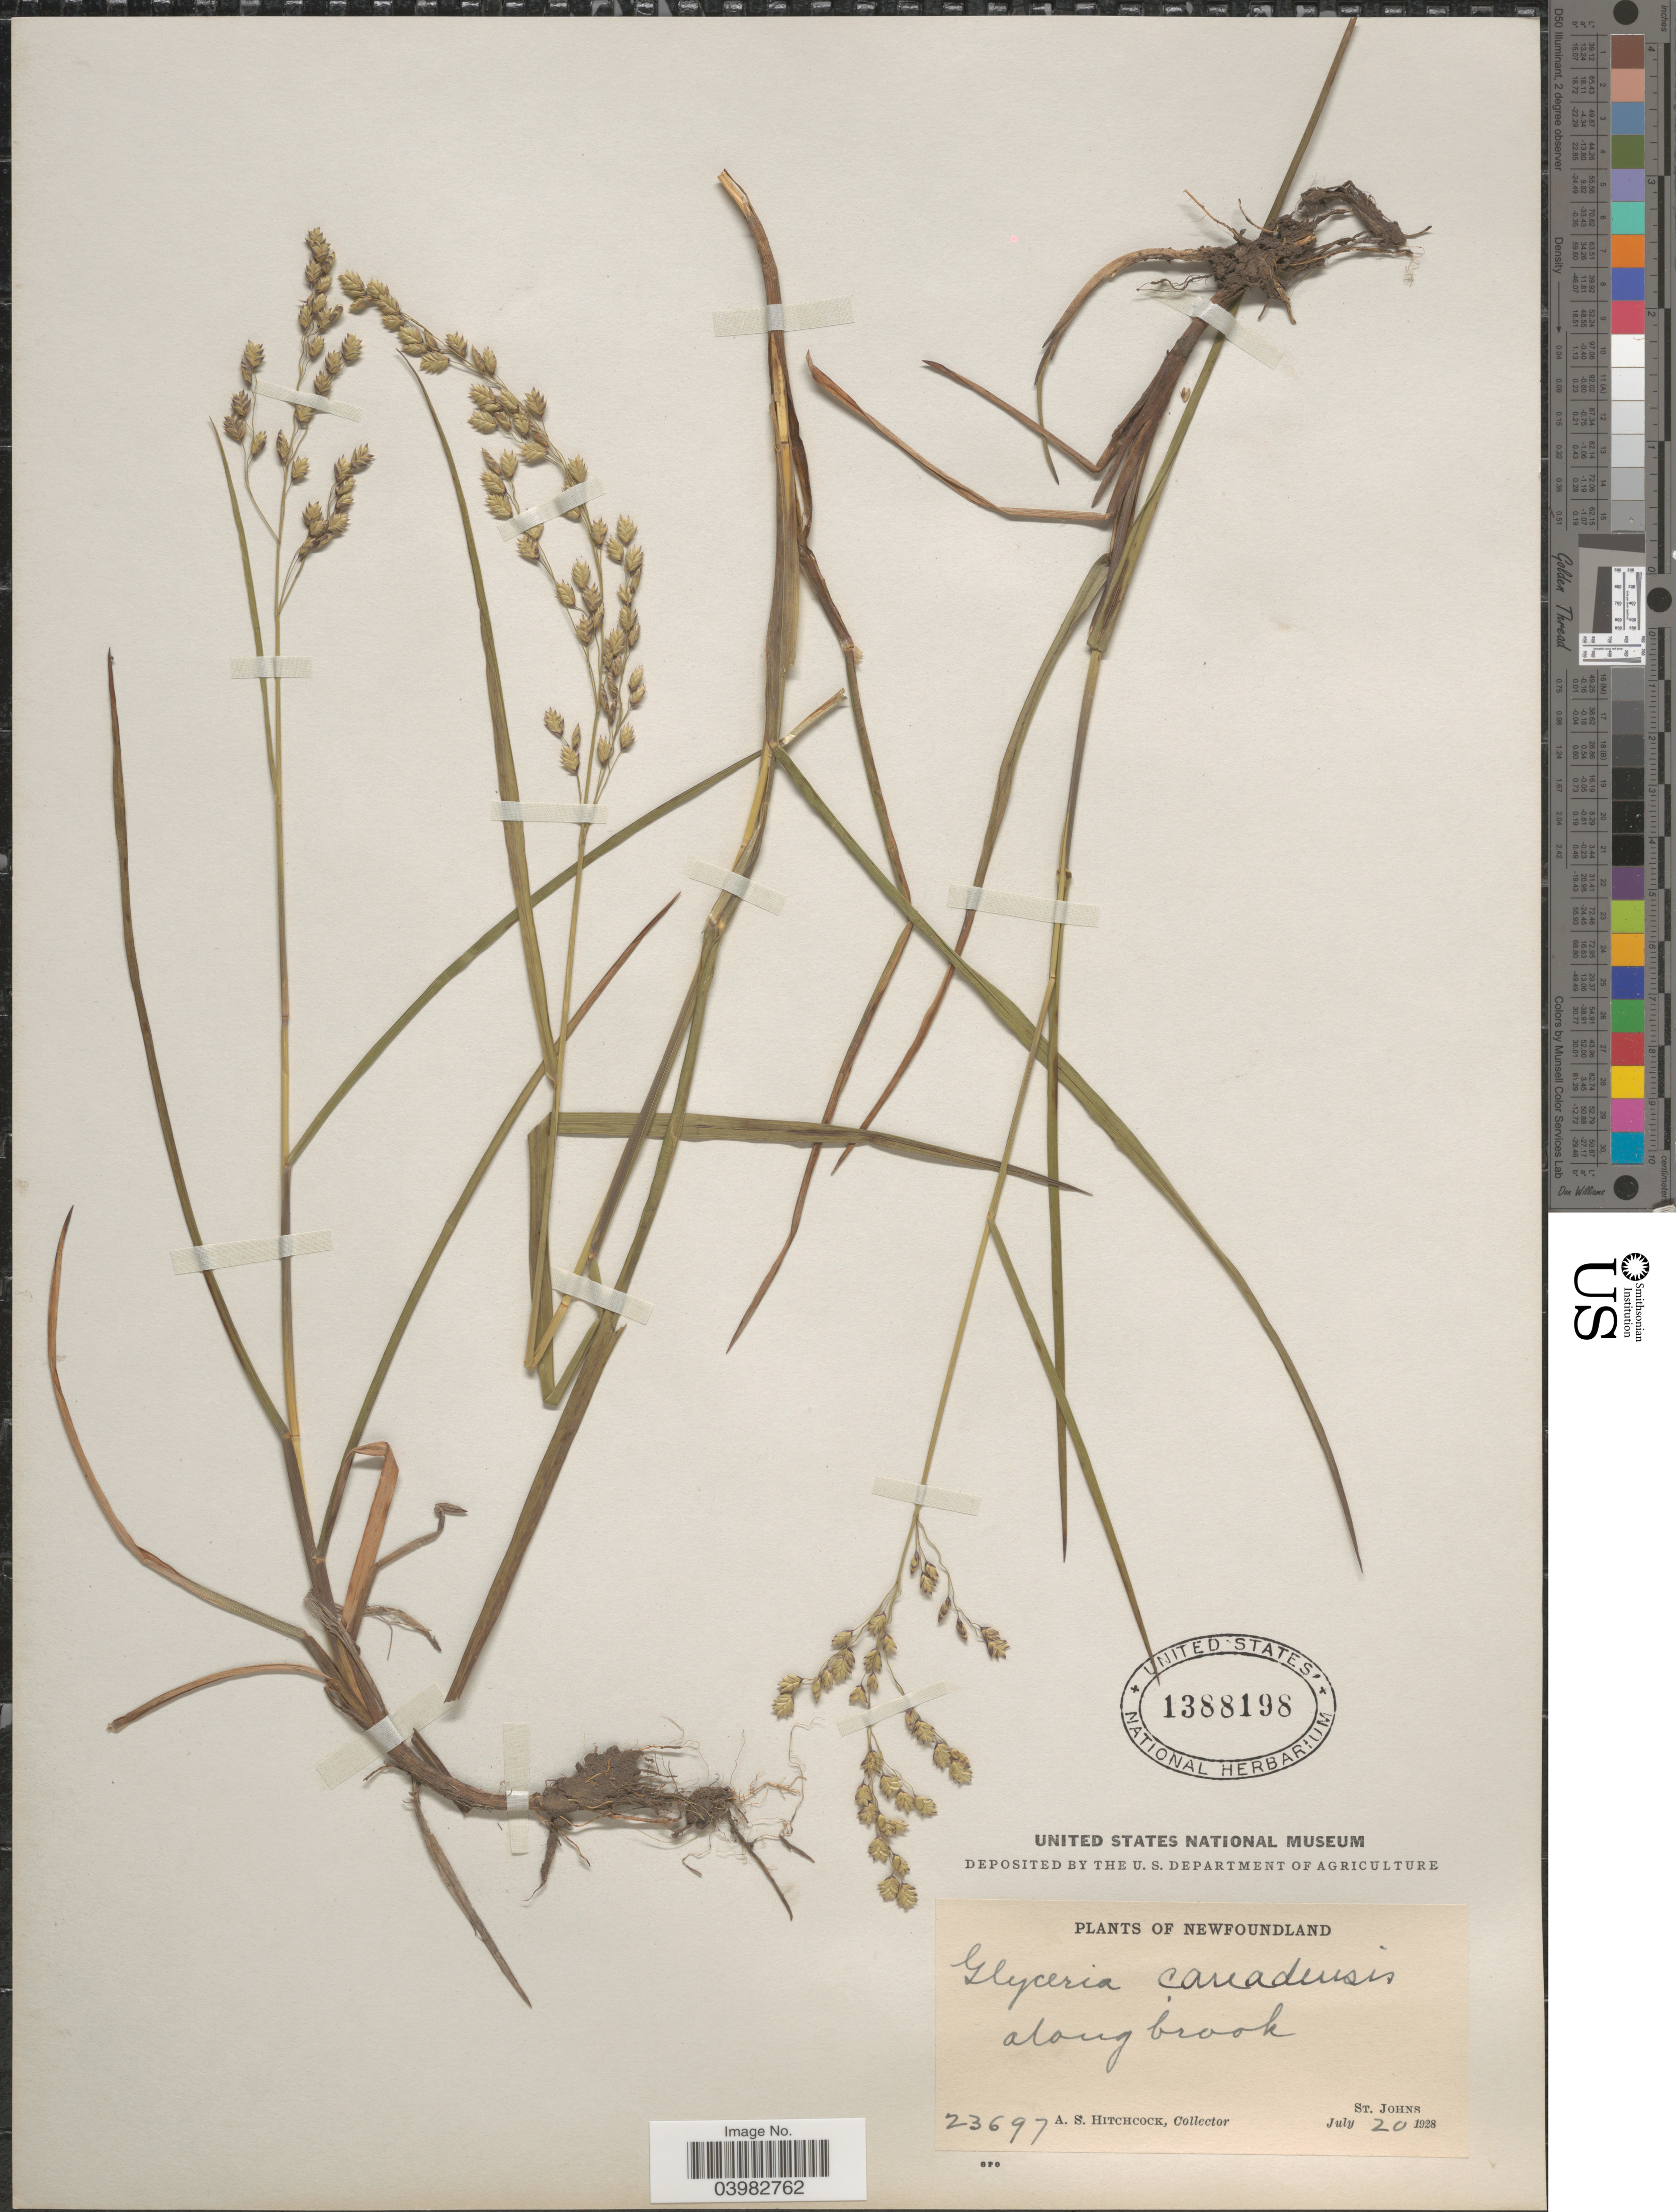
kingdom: Plantae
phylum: Tracheophyta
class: Liliopsida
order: Poales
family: Poaceae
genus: Glyceria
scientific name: Glyceria canadensis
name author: (Michx.) Trin.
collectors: A. S. Hitchcock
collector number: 23697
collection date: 1928-07-20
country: Canada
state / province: Newfoundland and Labrador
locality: Along brook. St. Johns.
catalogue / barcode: US 1388198